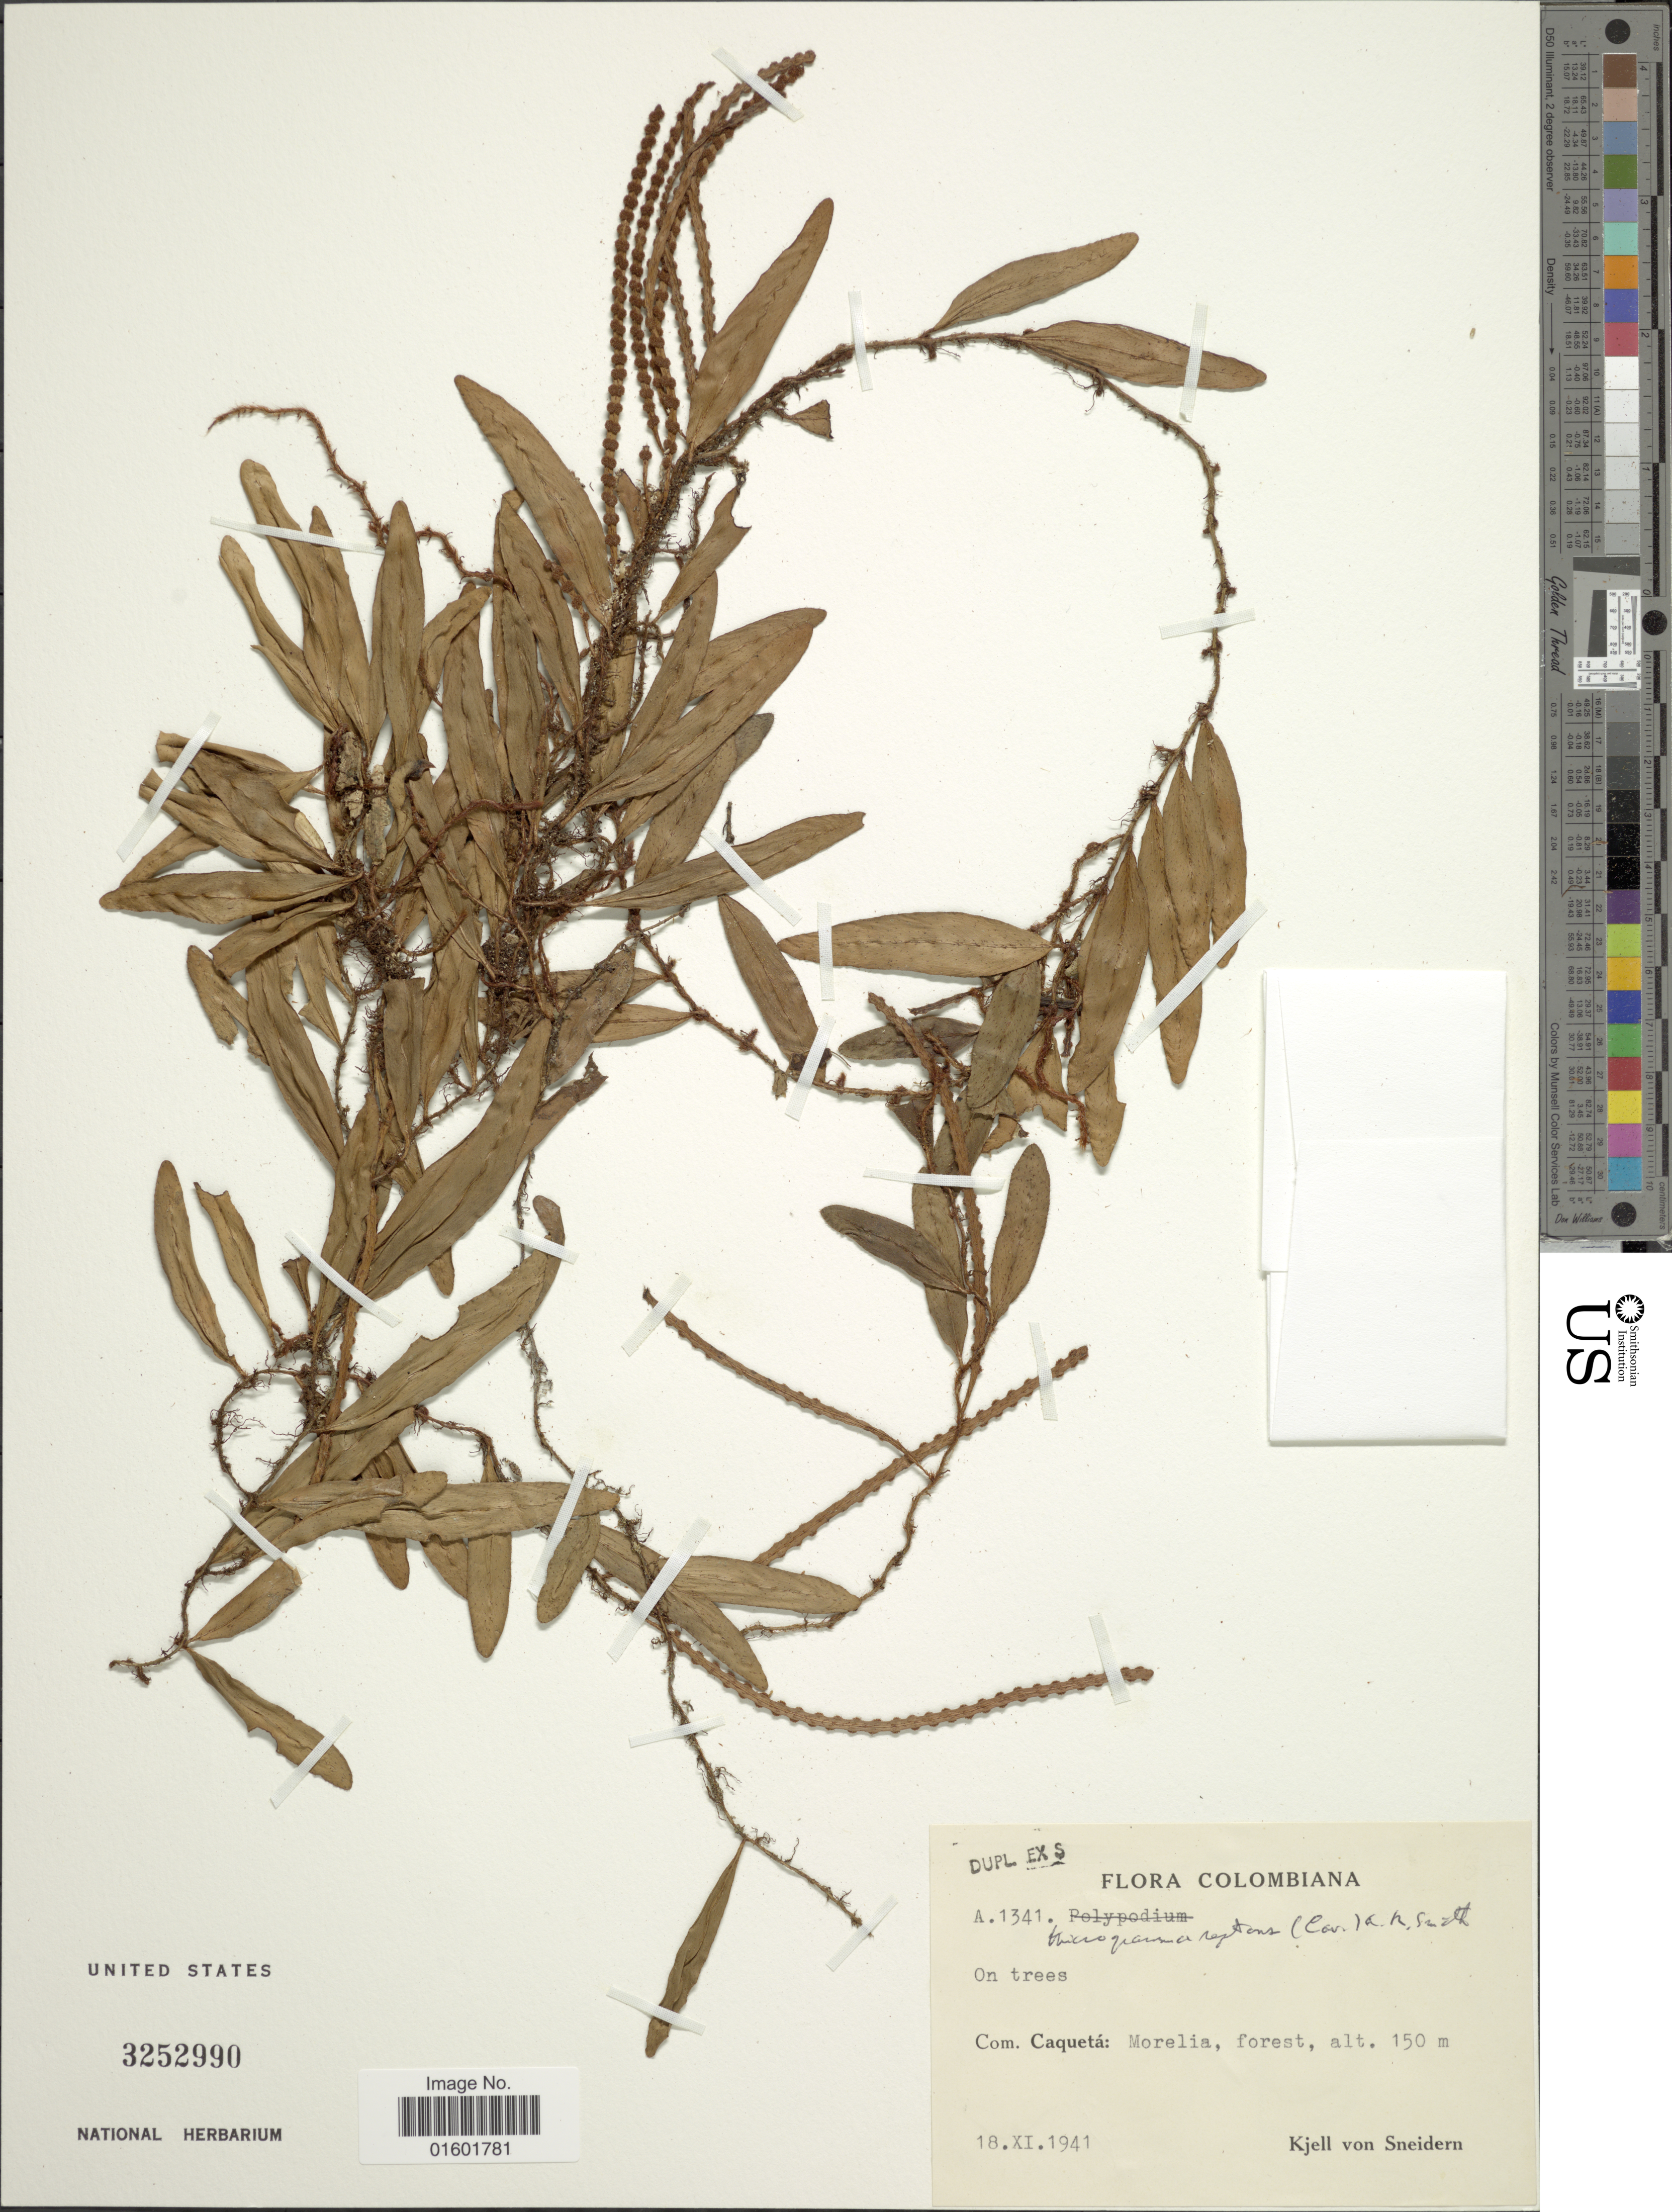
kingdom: Plantae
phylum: Tracheophyta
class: Polypodiopsida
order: Polypodiales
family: Polypodiaceae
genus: Microgramma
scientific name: Microgramma reptans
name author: (Cav.) A.R. Sm.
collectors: K. von Sneidern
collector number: A1341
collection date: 1941-11-18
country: Colombia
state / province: Caquetá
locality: Morelia, forest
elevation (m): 150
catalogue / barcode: US 3252990